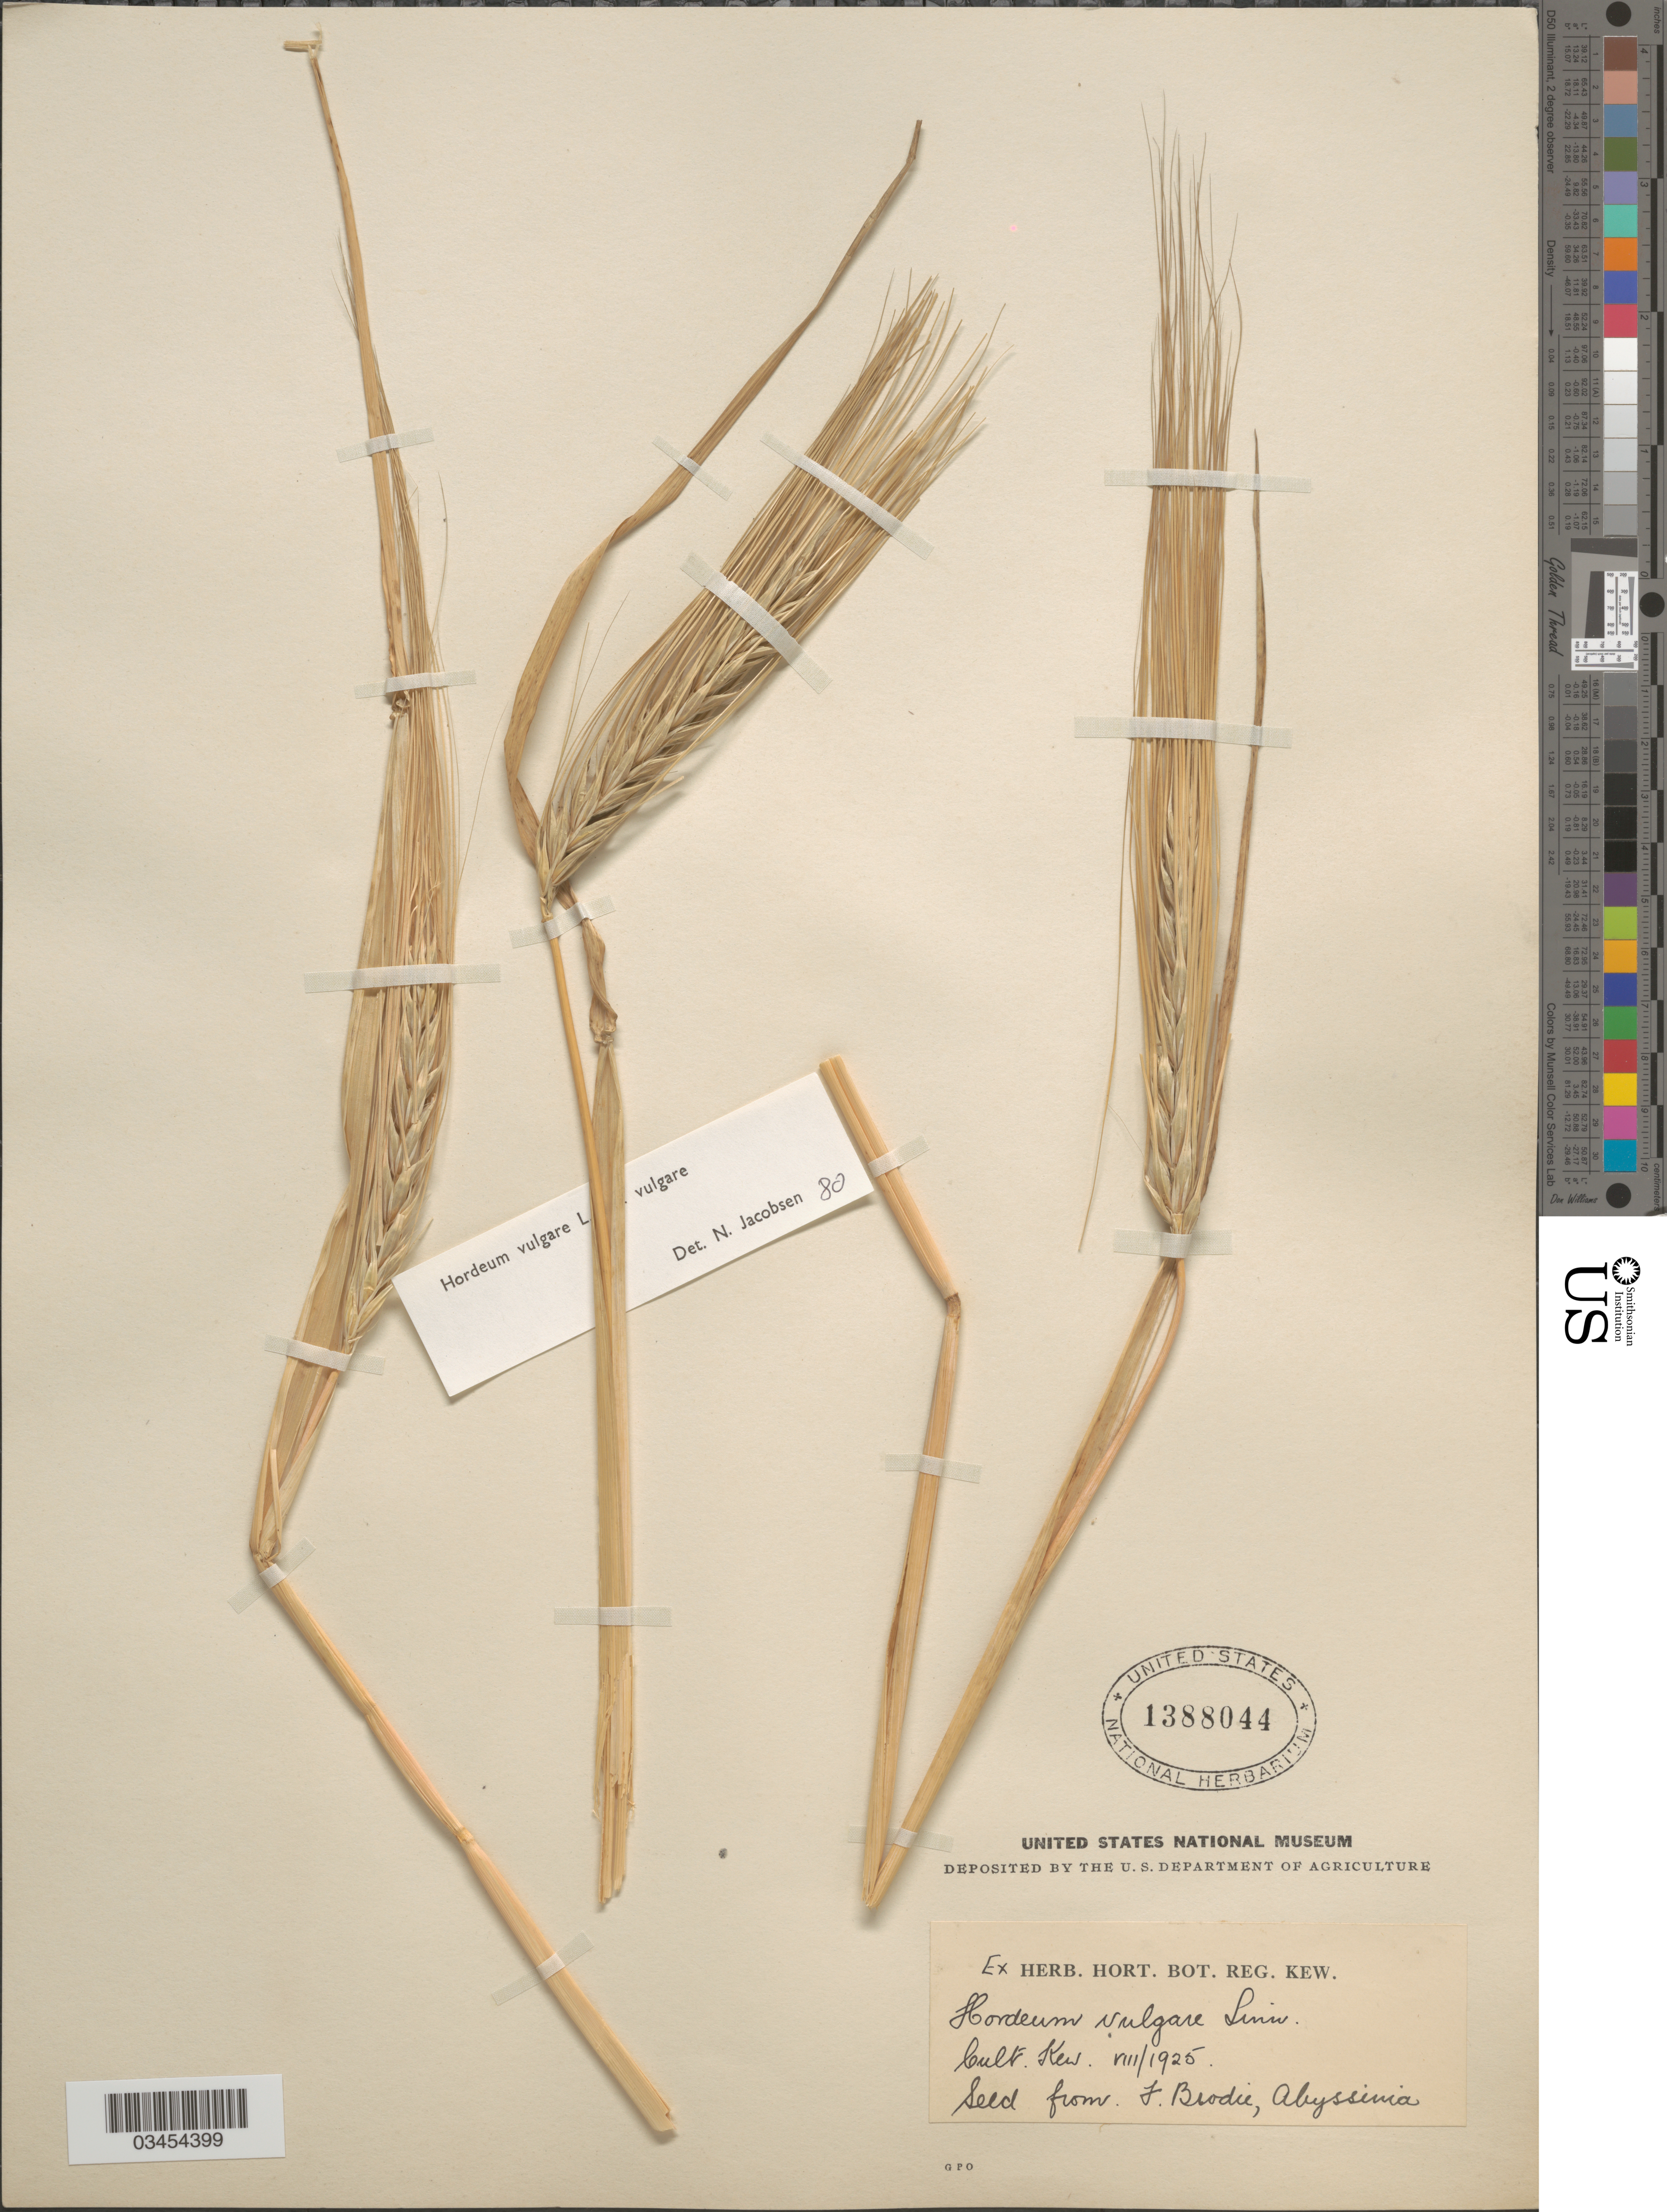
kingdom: Plantae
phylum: Tracheophyta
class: Liliopsida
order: Poales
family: Poaceae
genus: Hordeum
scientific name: Hordeum vulgare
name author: L.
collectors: Ex herb. Hort. Bot. Reg. Kew.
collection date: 1925-08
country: United Kingdom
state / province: England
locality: Cult. Kew.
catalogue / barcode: US 1388044